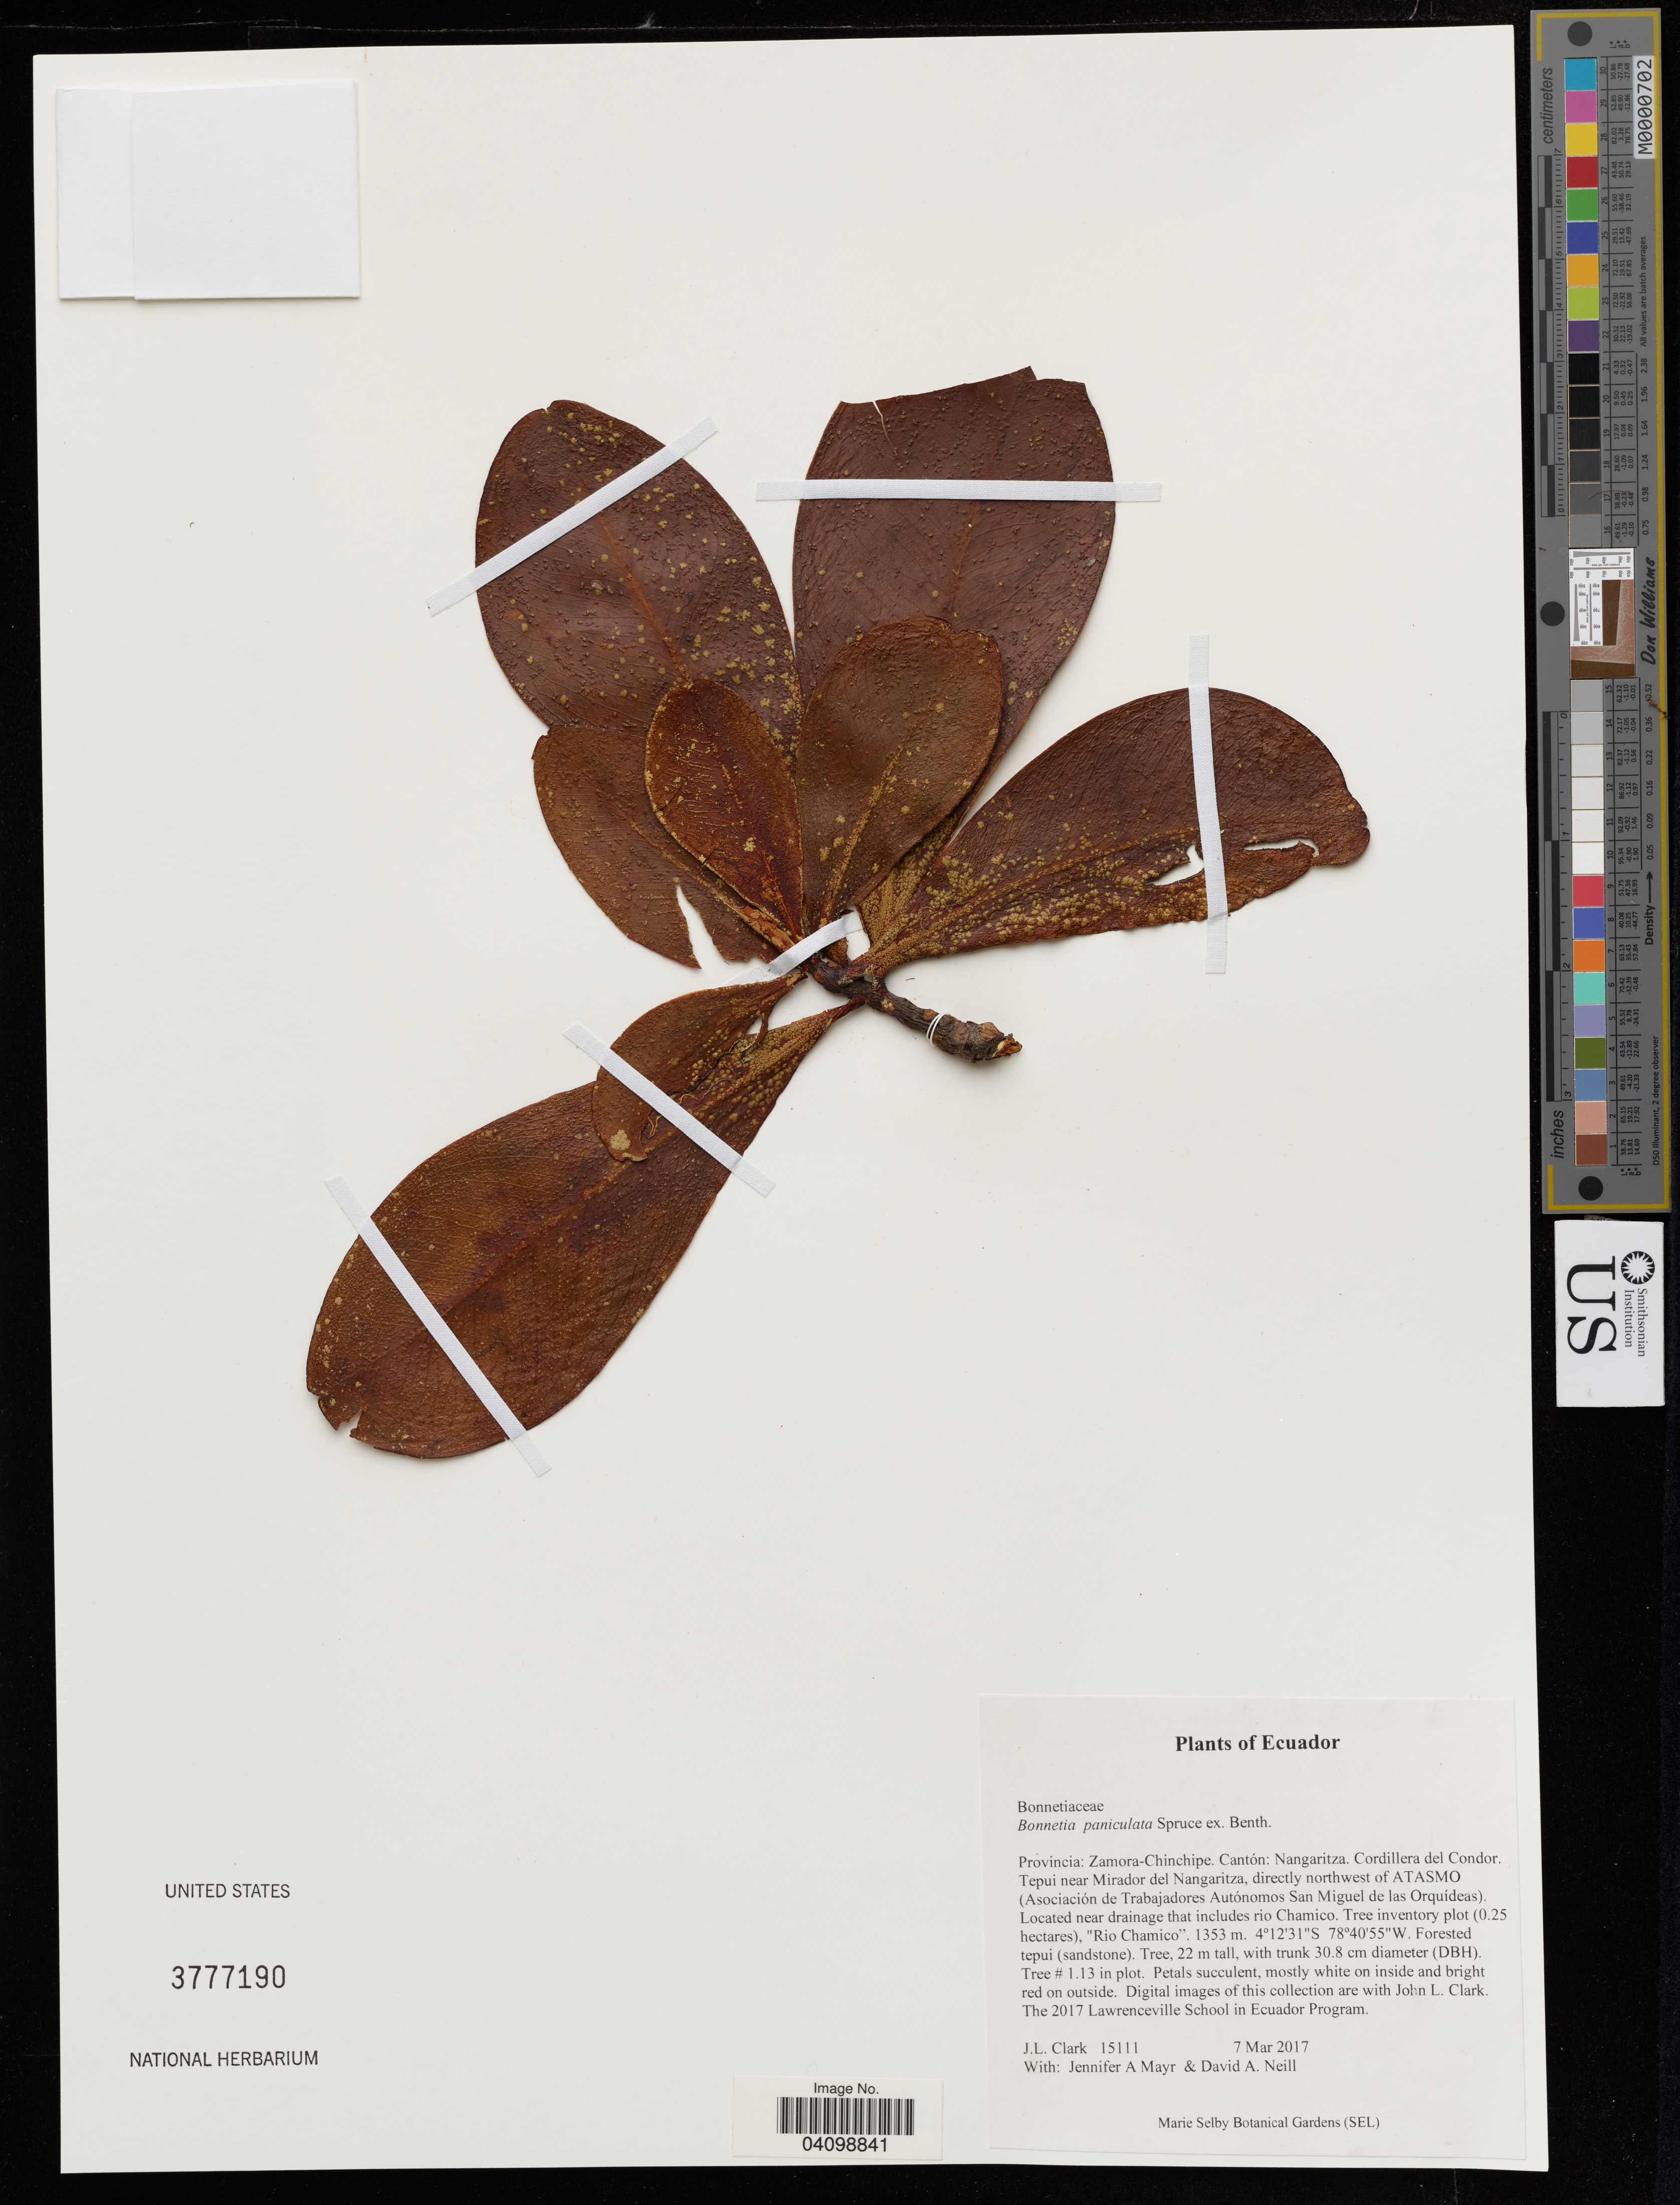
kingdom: Plantae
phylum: Tracheophyta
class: Magnoliopsida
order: Malpighiales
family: Bonnetiaceae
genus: Bonnetia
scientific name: Bonnetia paniculata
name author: Spruce ex Benth.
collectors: J. Clark, J. Mayr & D. A. Neill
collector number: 15111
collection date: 2017-03-07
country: Ecuador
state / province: Zamora-Chinchipe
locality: Cantón: Nangaritza. Cordillera del Condor. Tepui near Mirador del Nangaritza, directly northwest of ATASMO (Asociación de Trabajadores Autónomos San Miguel de las Orquídeas). Located near drainage that includes rio Chamico. Tree inventory plot (0.25 hecta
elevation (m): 1353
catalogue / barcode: US 3777190